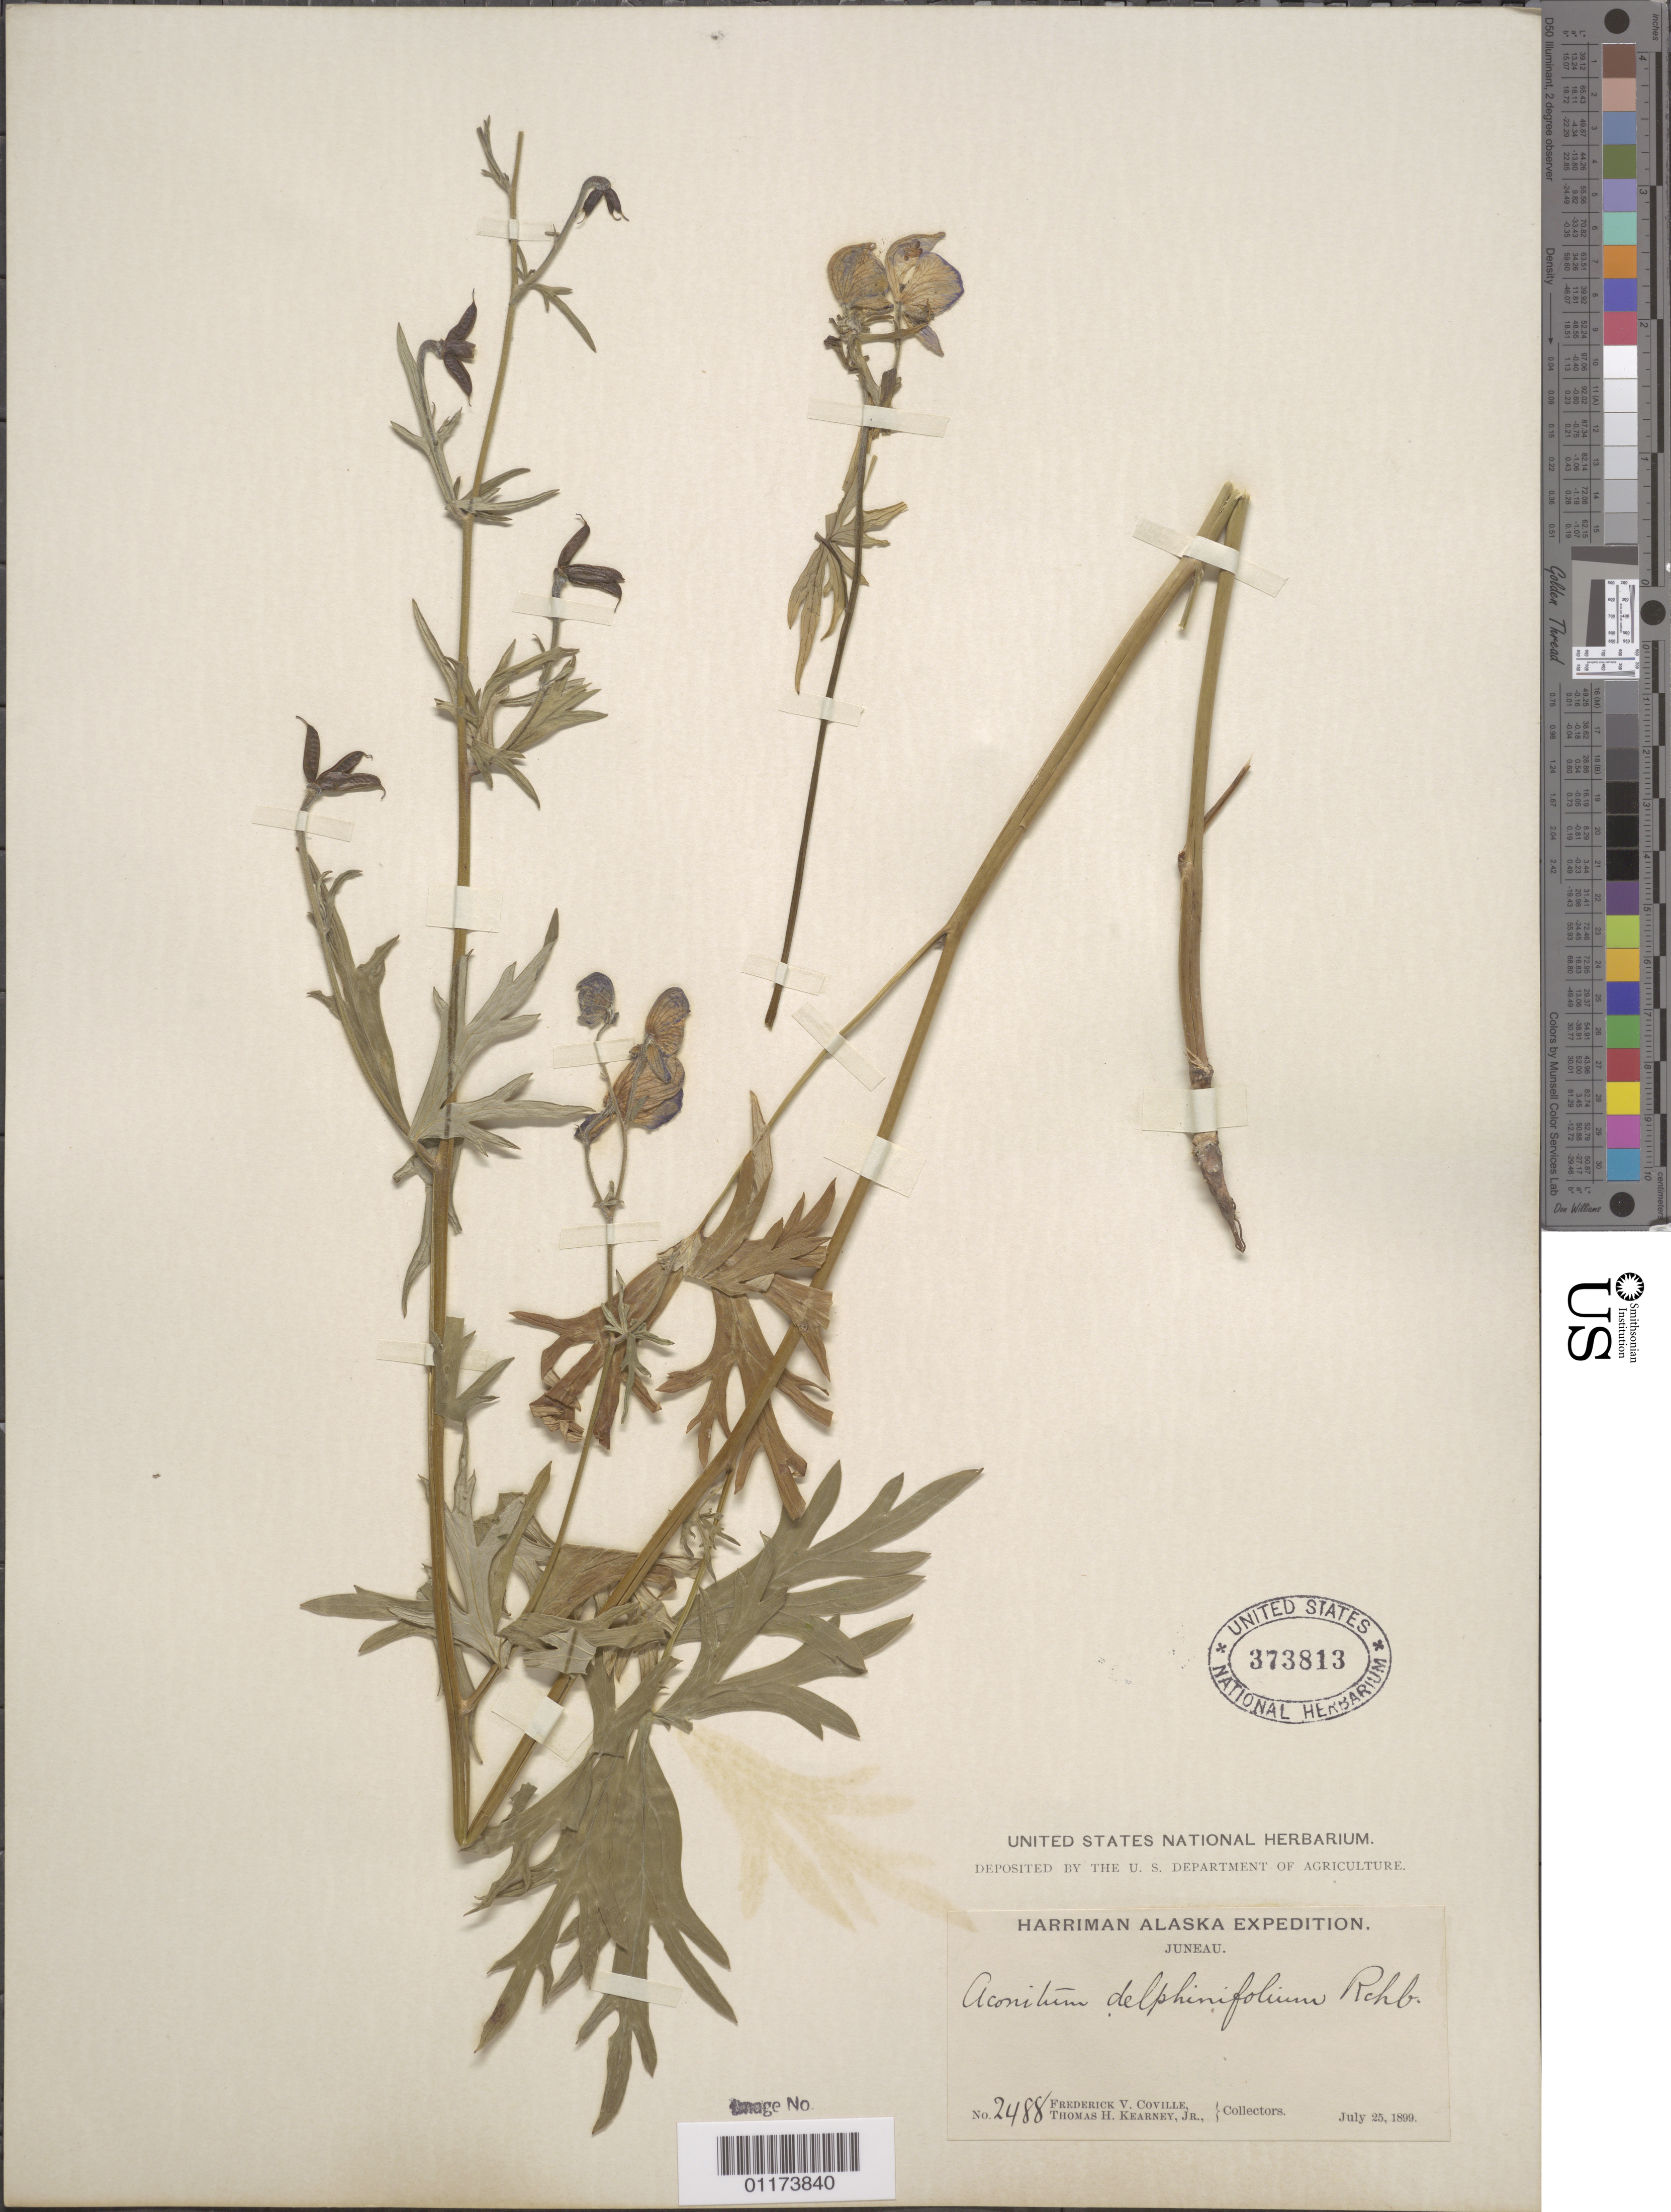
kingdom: Plantae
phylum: Tracheophyta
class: Magnoliopsida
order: Ranunculales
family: Ranunculaceae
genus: Aconitum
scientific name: Aconitum delphinifolium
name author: DC.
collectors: F. V. Coville & T. H. Kearney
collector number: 2488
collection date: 1899-07-25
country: United States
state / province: Alaska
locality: Juneau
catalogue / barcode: US 373813